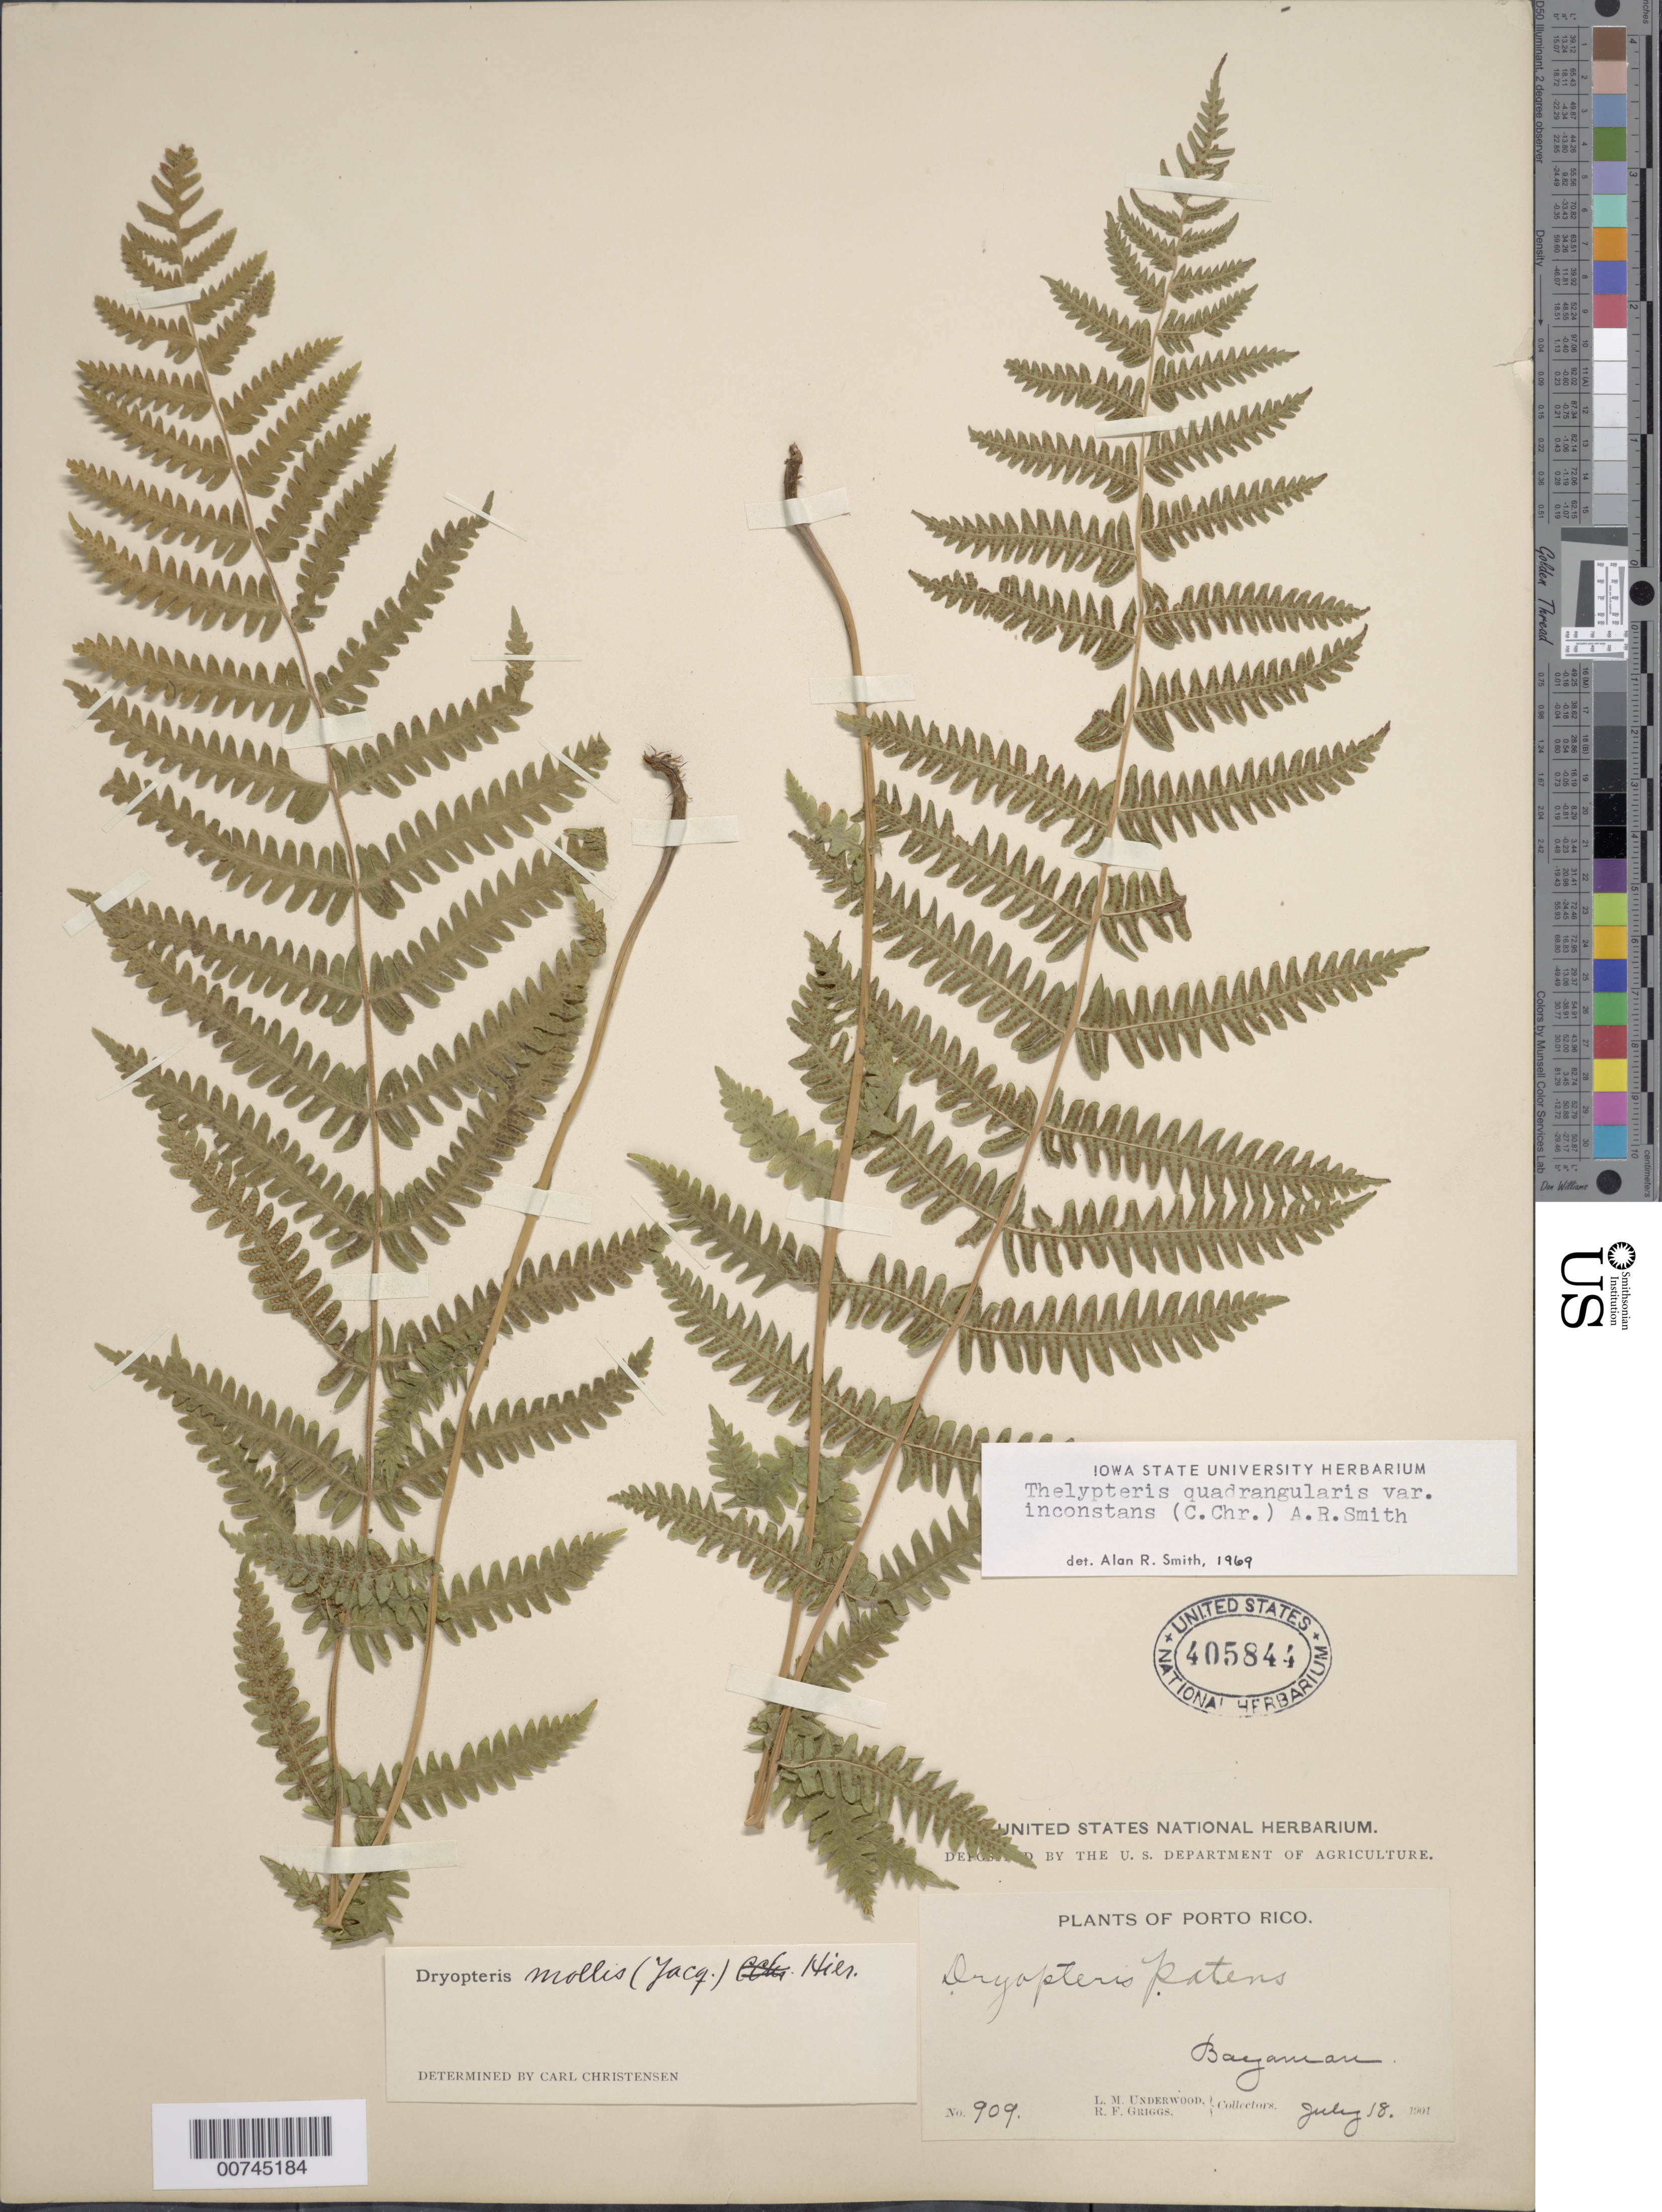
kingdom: Plantae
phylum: Tracheophyta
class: Polypodiopsida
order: Polypodiales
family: Thelypteridaceae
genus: Christella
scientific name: Christella hispidula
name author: (Decne.) Holttum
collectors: L. M. Underwood & R. F. Griggs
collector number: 909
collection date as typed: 18 Jul 1901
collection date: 1901-07-18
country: Puerto Rico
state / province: Bayamón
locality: Bayamón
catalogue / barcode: US 405844